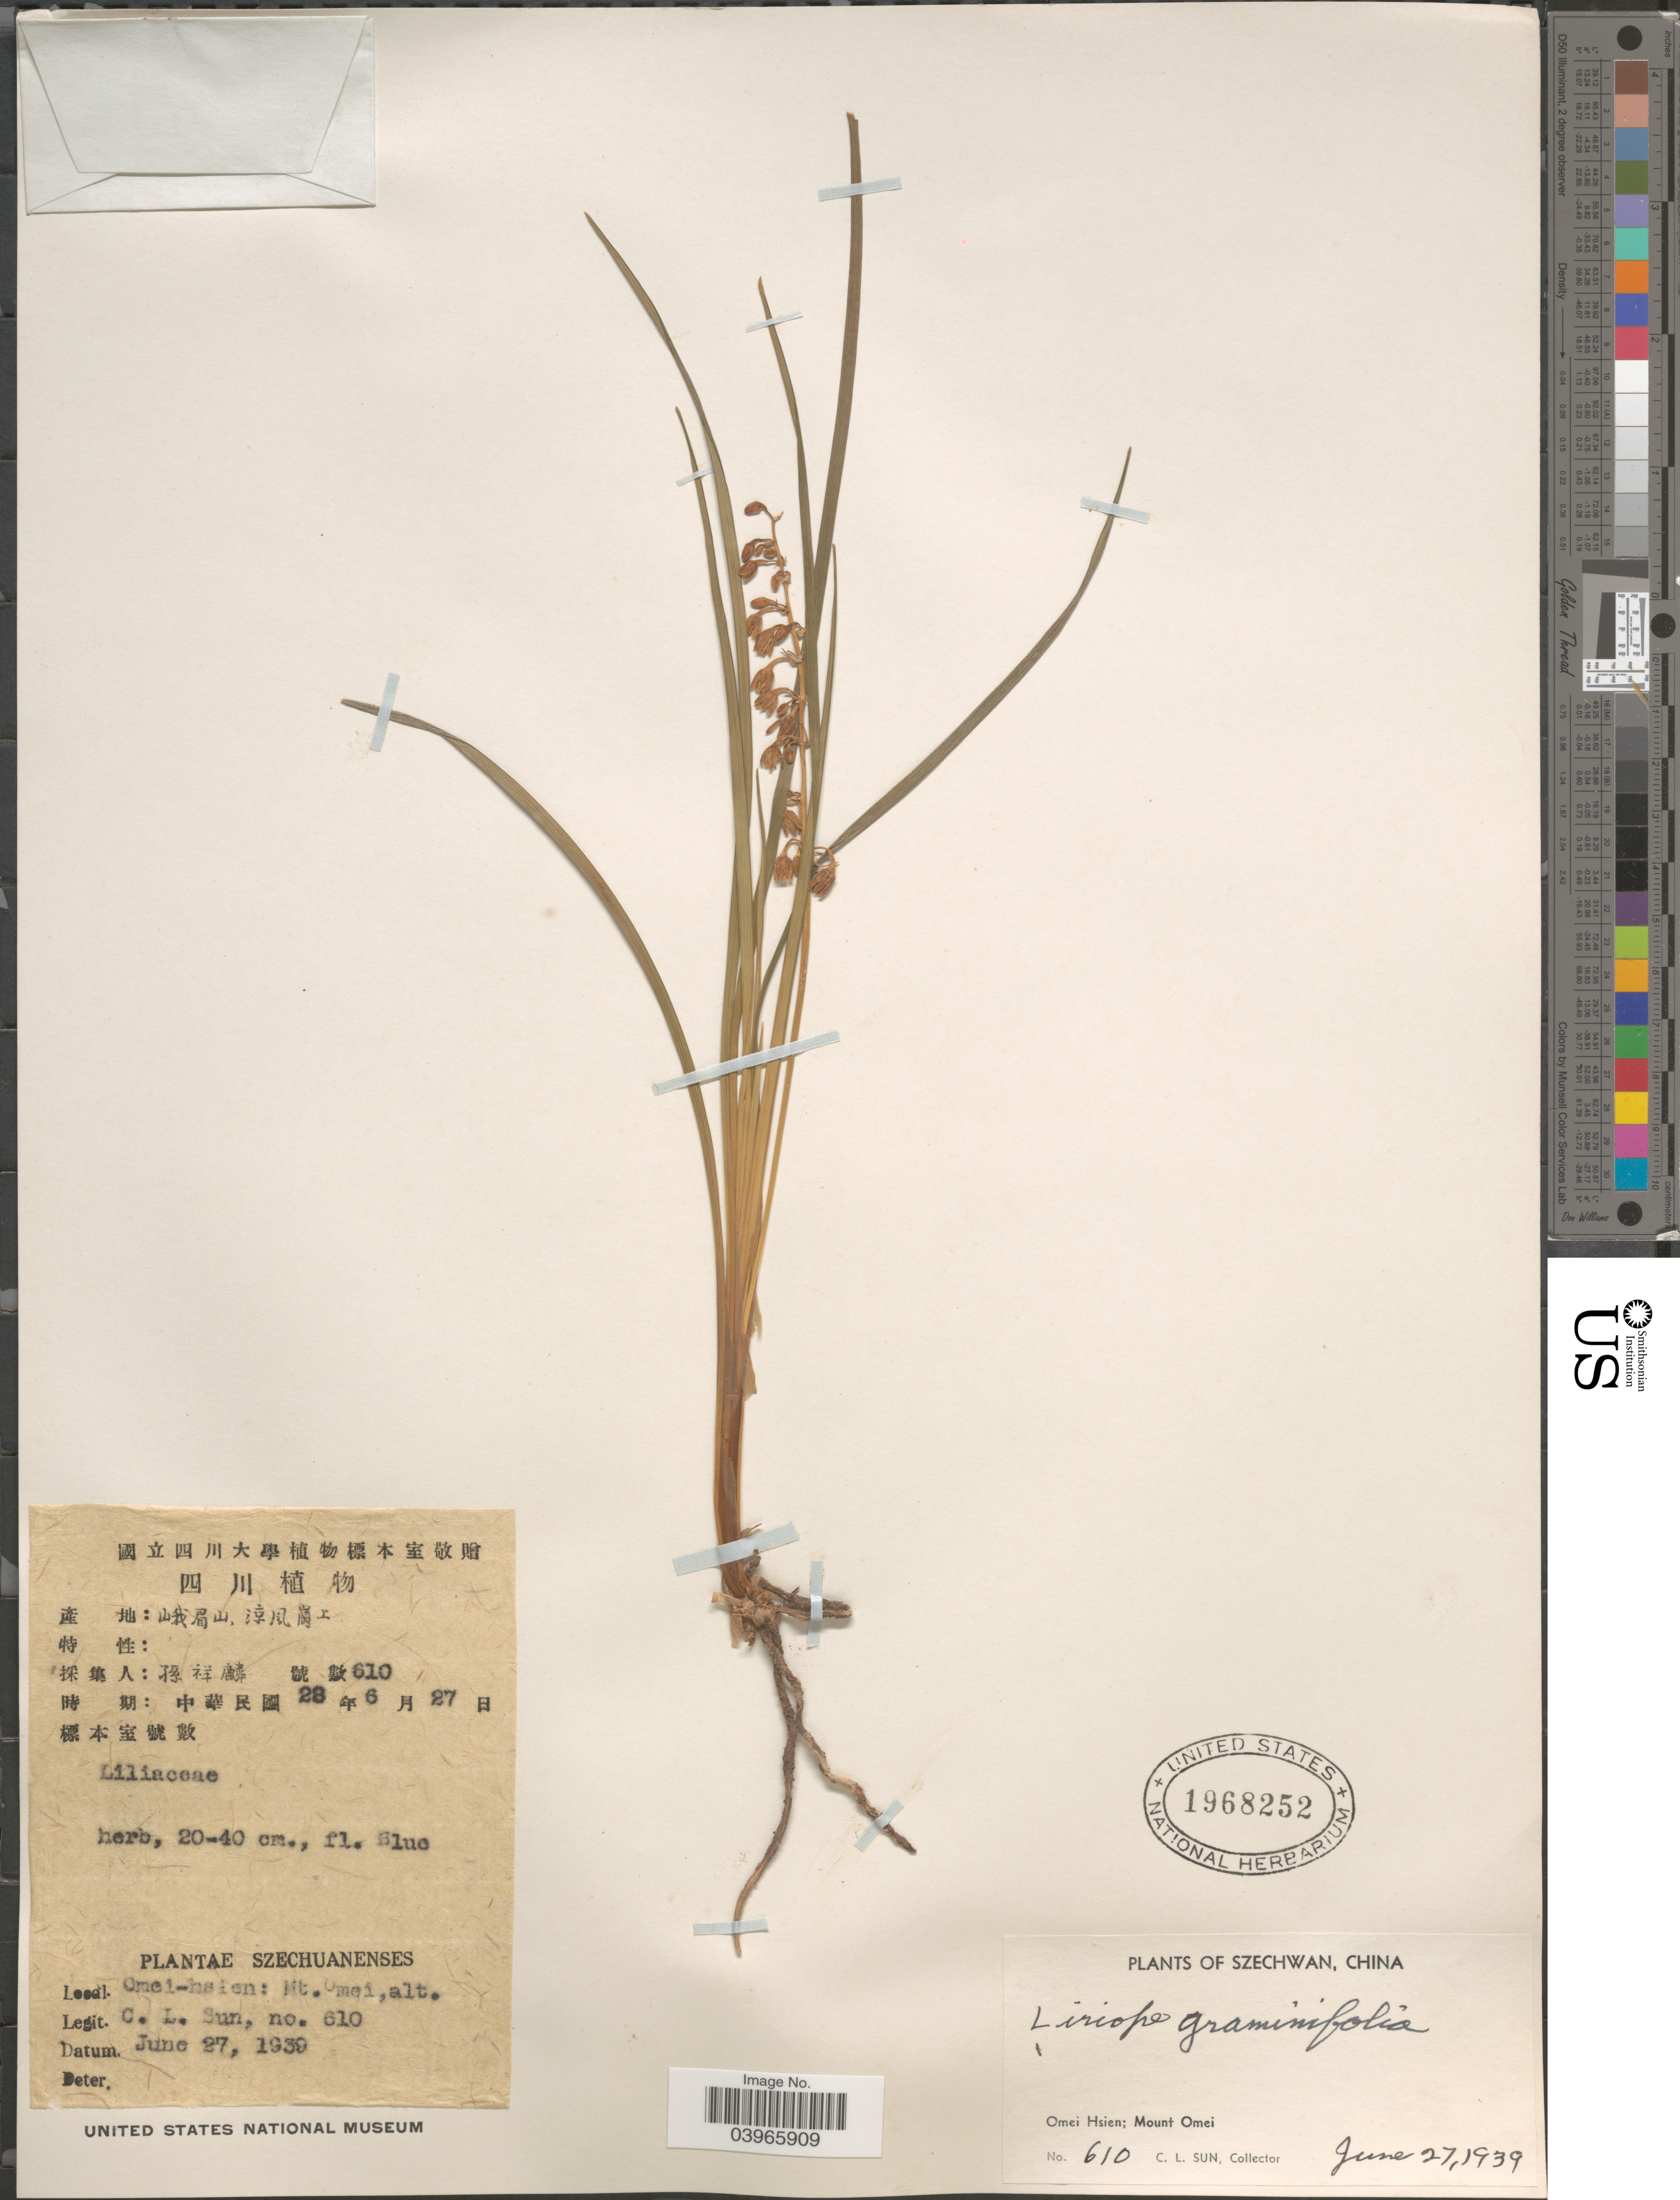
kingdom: Plantae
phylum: Tracheophyta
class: Liliopsida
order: Asparagales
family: Asparagaceae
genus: Liriope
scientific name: Liriope graminifolia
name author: (L.) Baker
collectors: C. Sun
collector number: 610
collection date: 1939-06-27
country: China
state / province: Sichuan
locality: Szechwan. Omei Hsien; Mount Omei.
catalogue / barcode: US 1968252